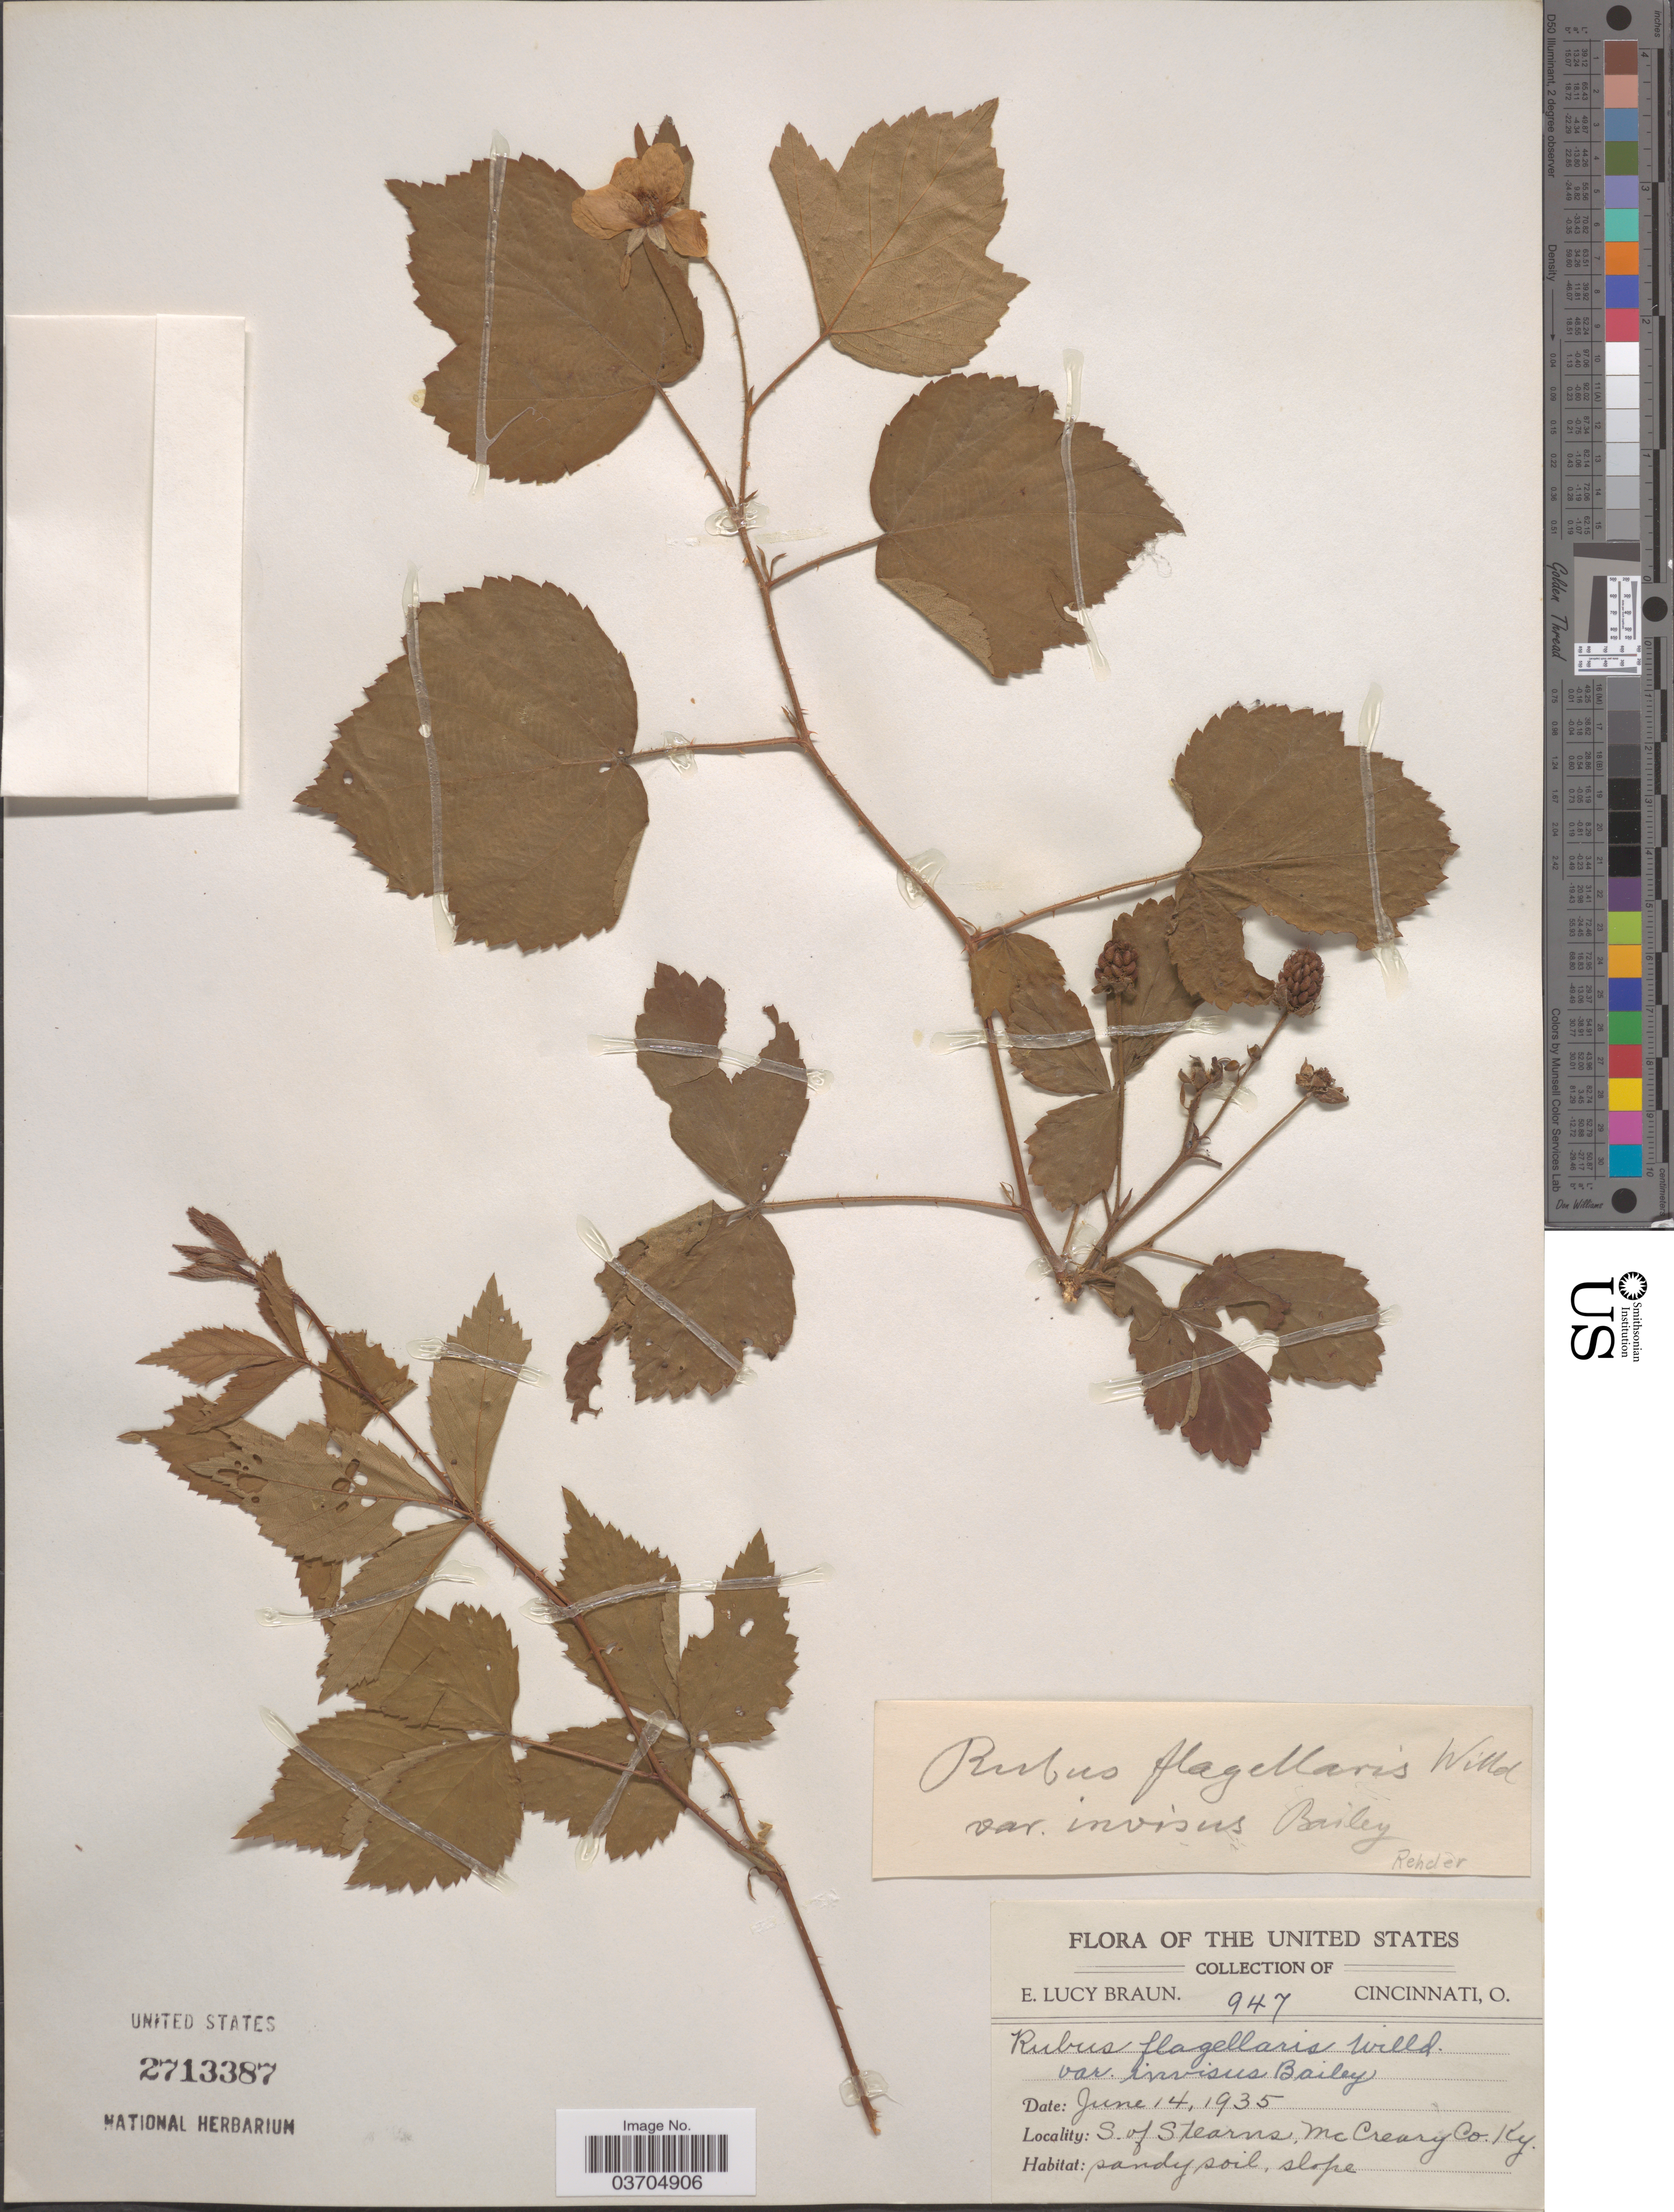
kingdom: Plantae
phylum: Tracheophyta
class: Magnoliopsida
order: Rosales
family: Rosaceae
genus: Rubus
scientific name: Rubus flagellaris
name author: Willd.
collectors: E. L. Braun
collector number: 947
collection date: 1935-06-14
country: United States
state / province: Kentucky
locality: S. of Stearns, McCreary Co.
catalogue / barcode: US 2713387